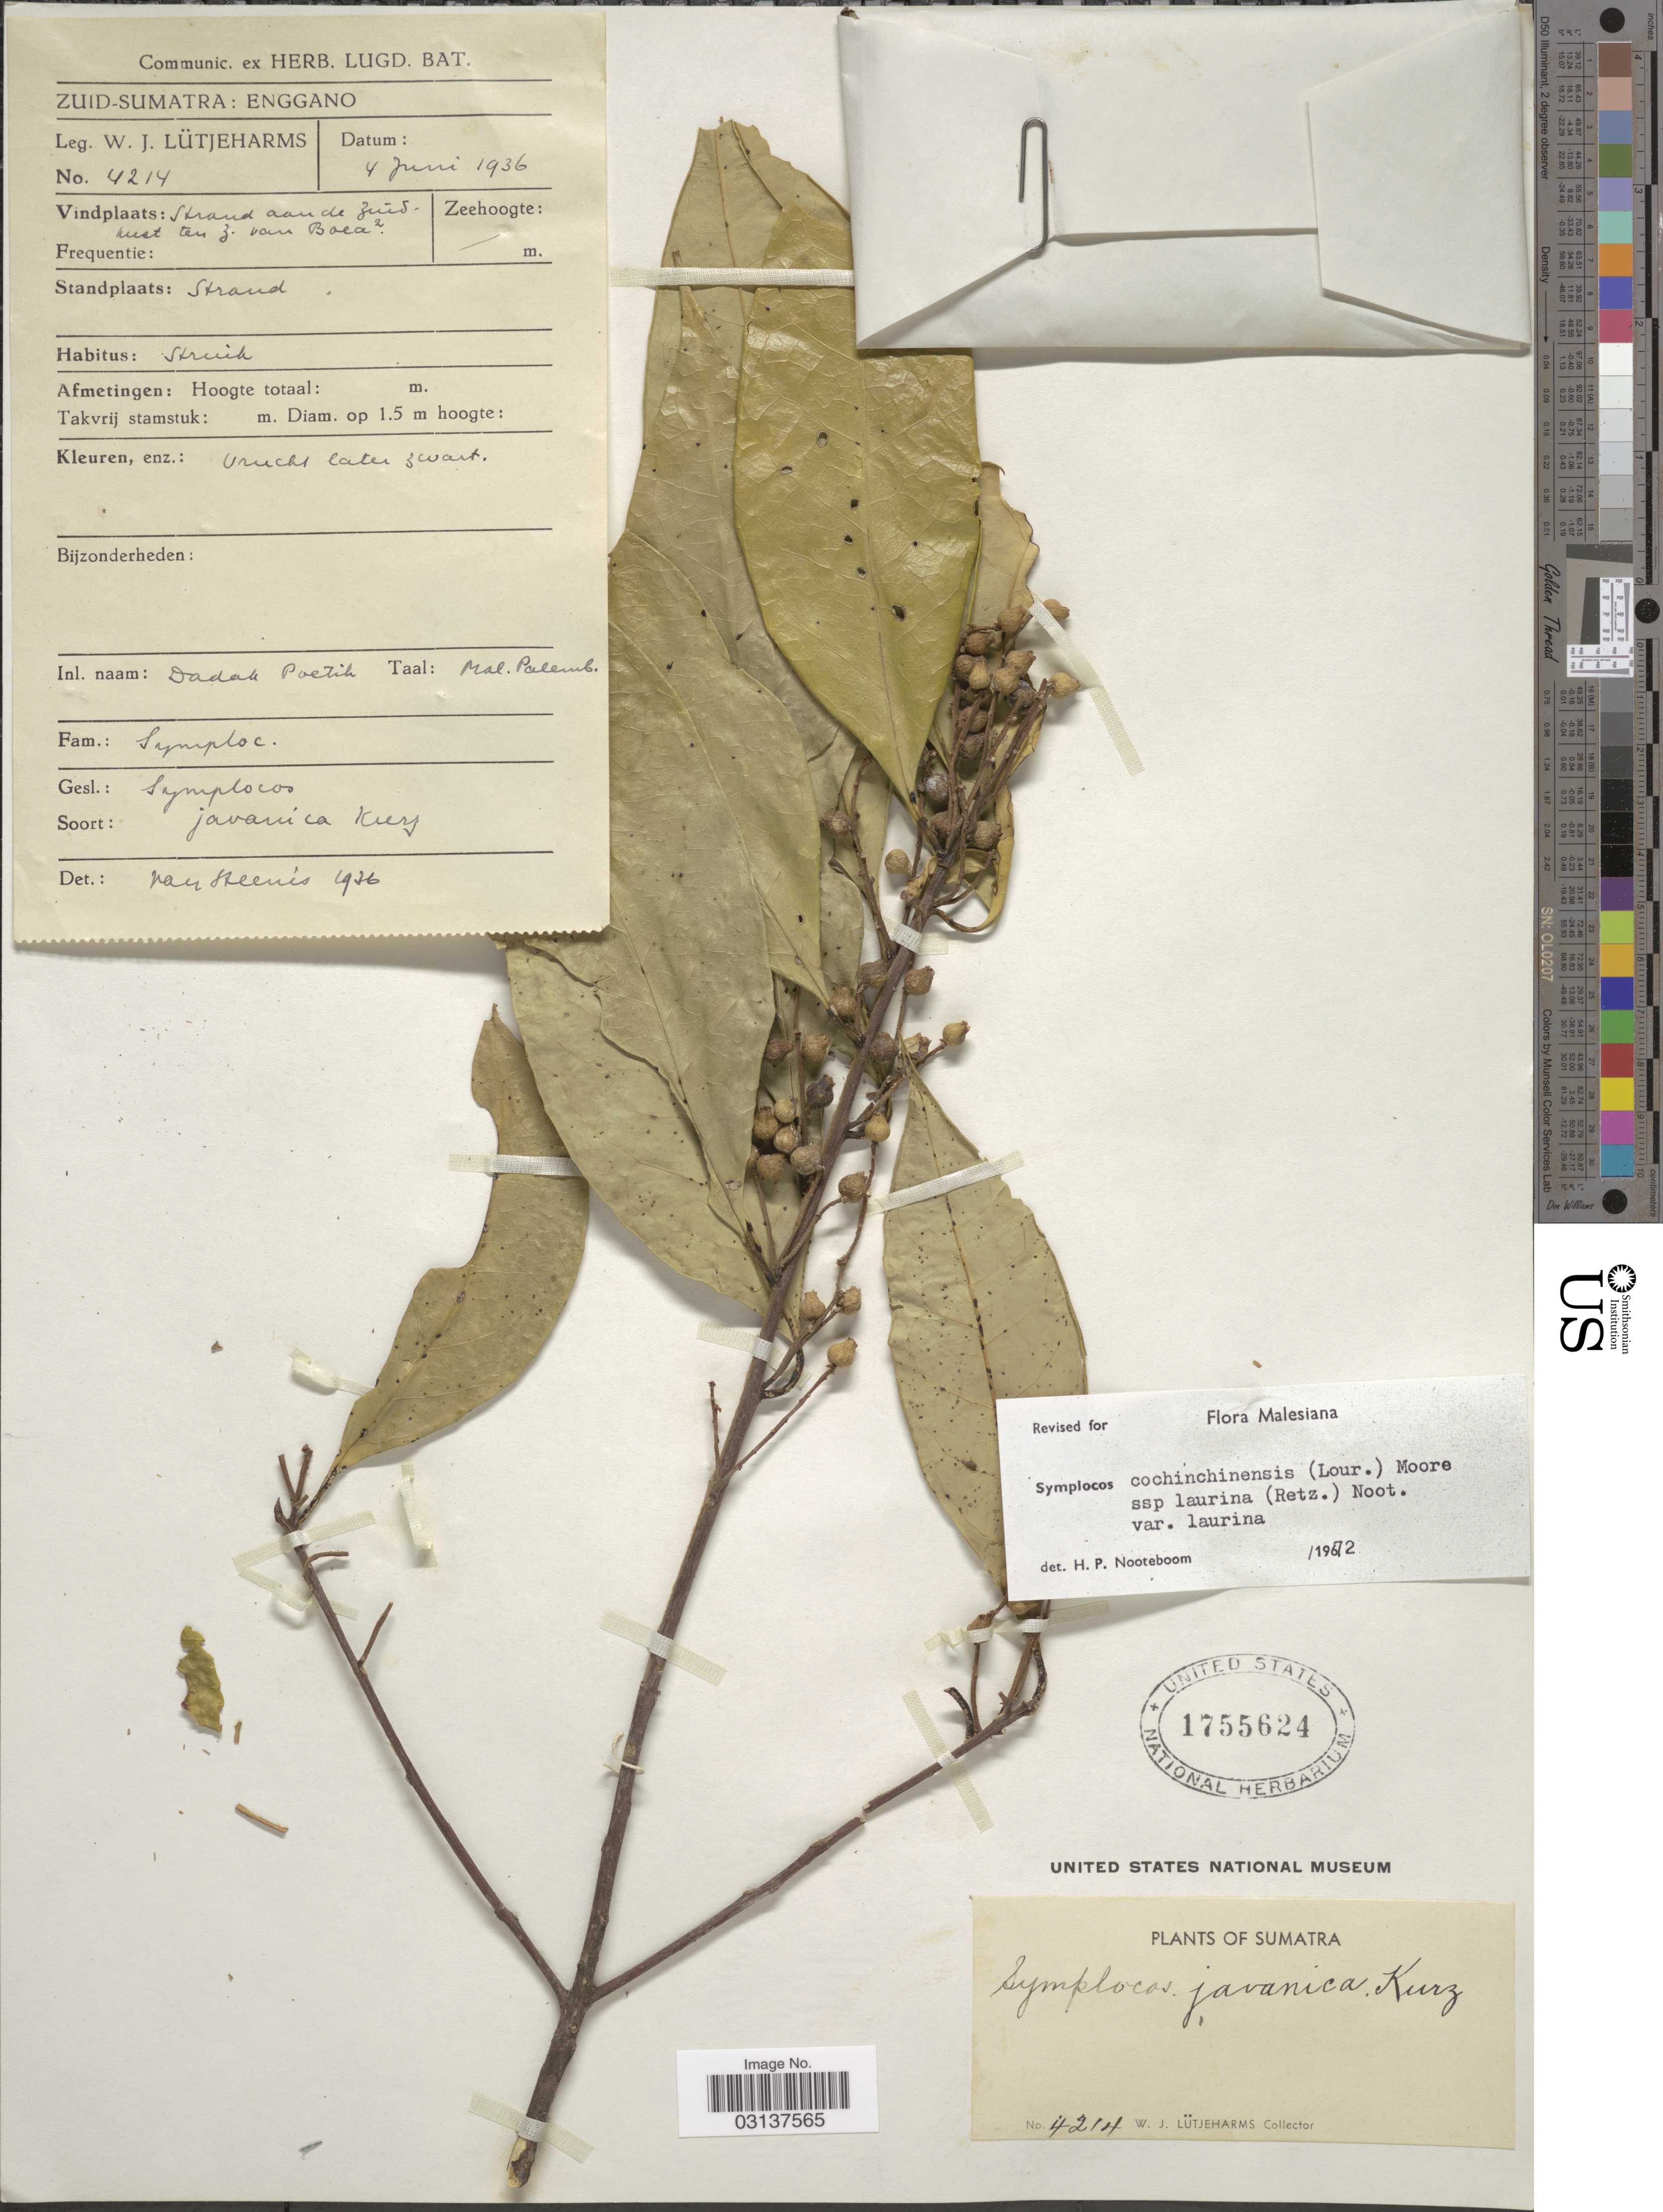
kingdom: Plantae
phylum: Tracheophyta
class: Magnoliopsida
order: Ericales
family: Symplocaceae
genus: Symplocos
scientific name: Symplocos cochinchinensis subsp. laurina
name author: (Retz.) Noot.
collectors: W. Lütjeharms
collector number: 4214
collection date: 1936-06-04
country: Indonesia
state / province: Sumatra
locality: Zuid-Sumatra: Enggano, Strand aan de Zuidkust ten Z. van Boea².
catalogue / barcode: US 1755624